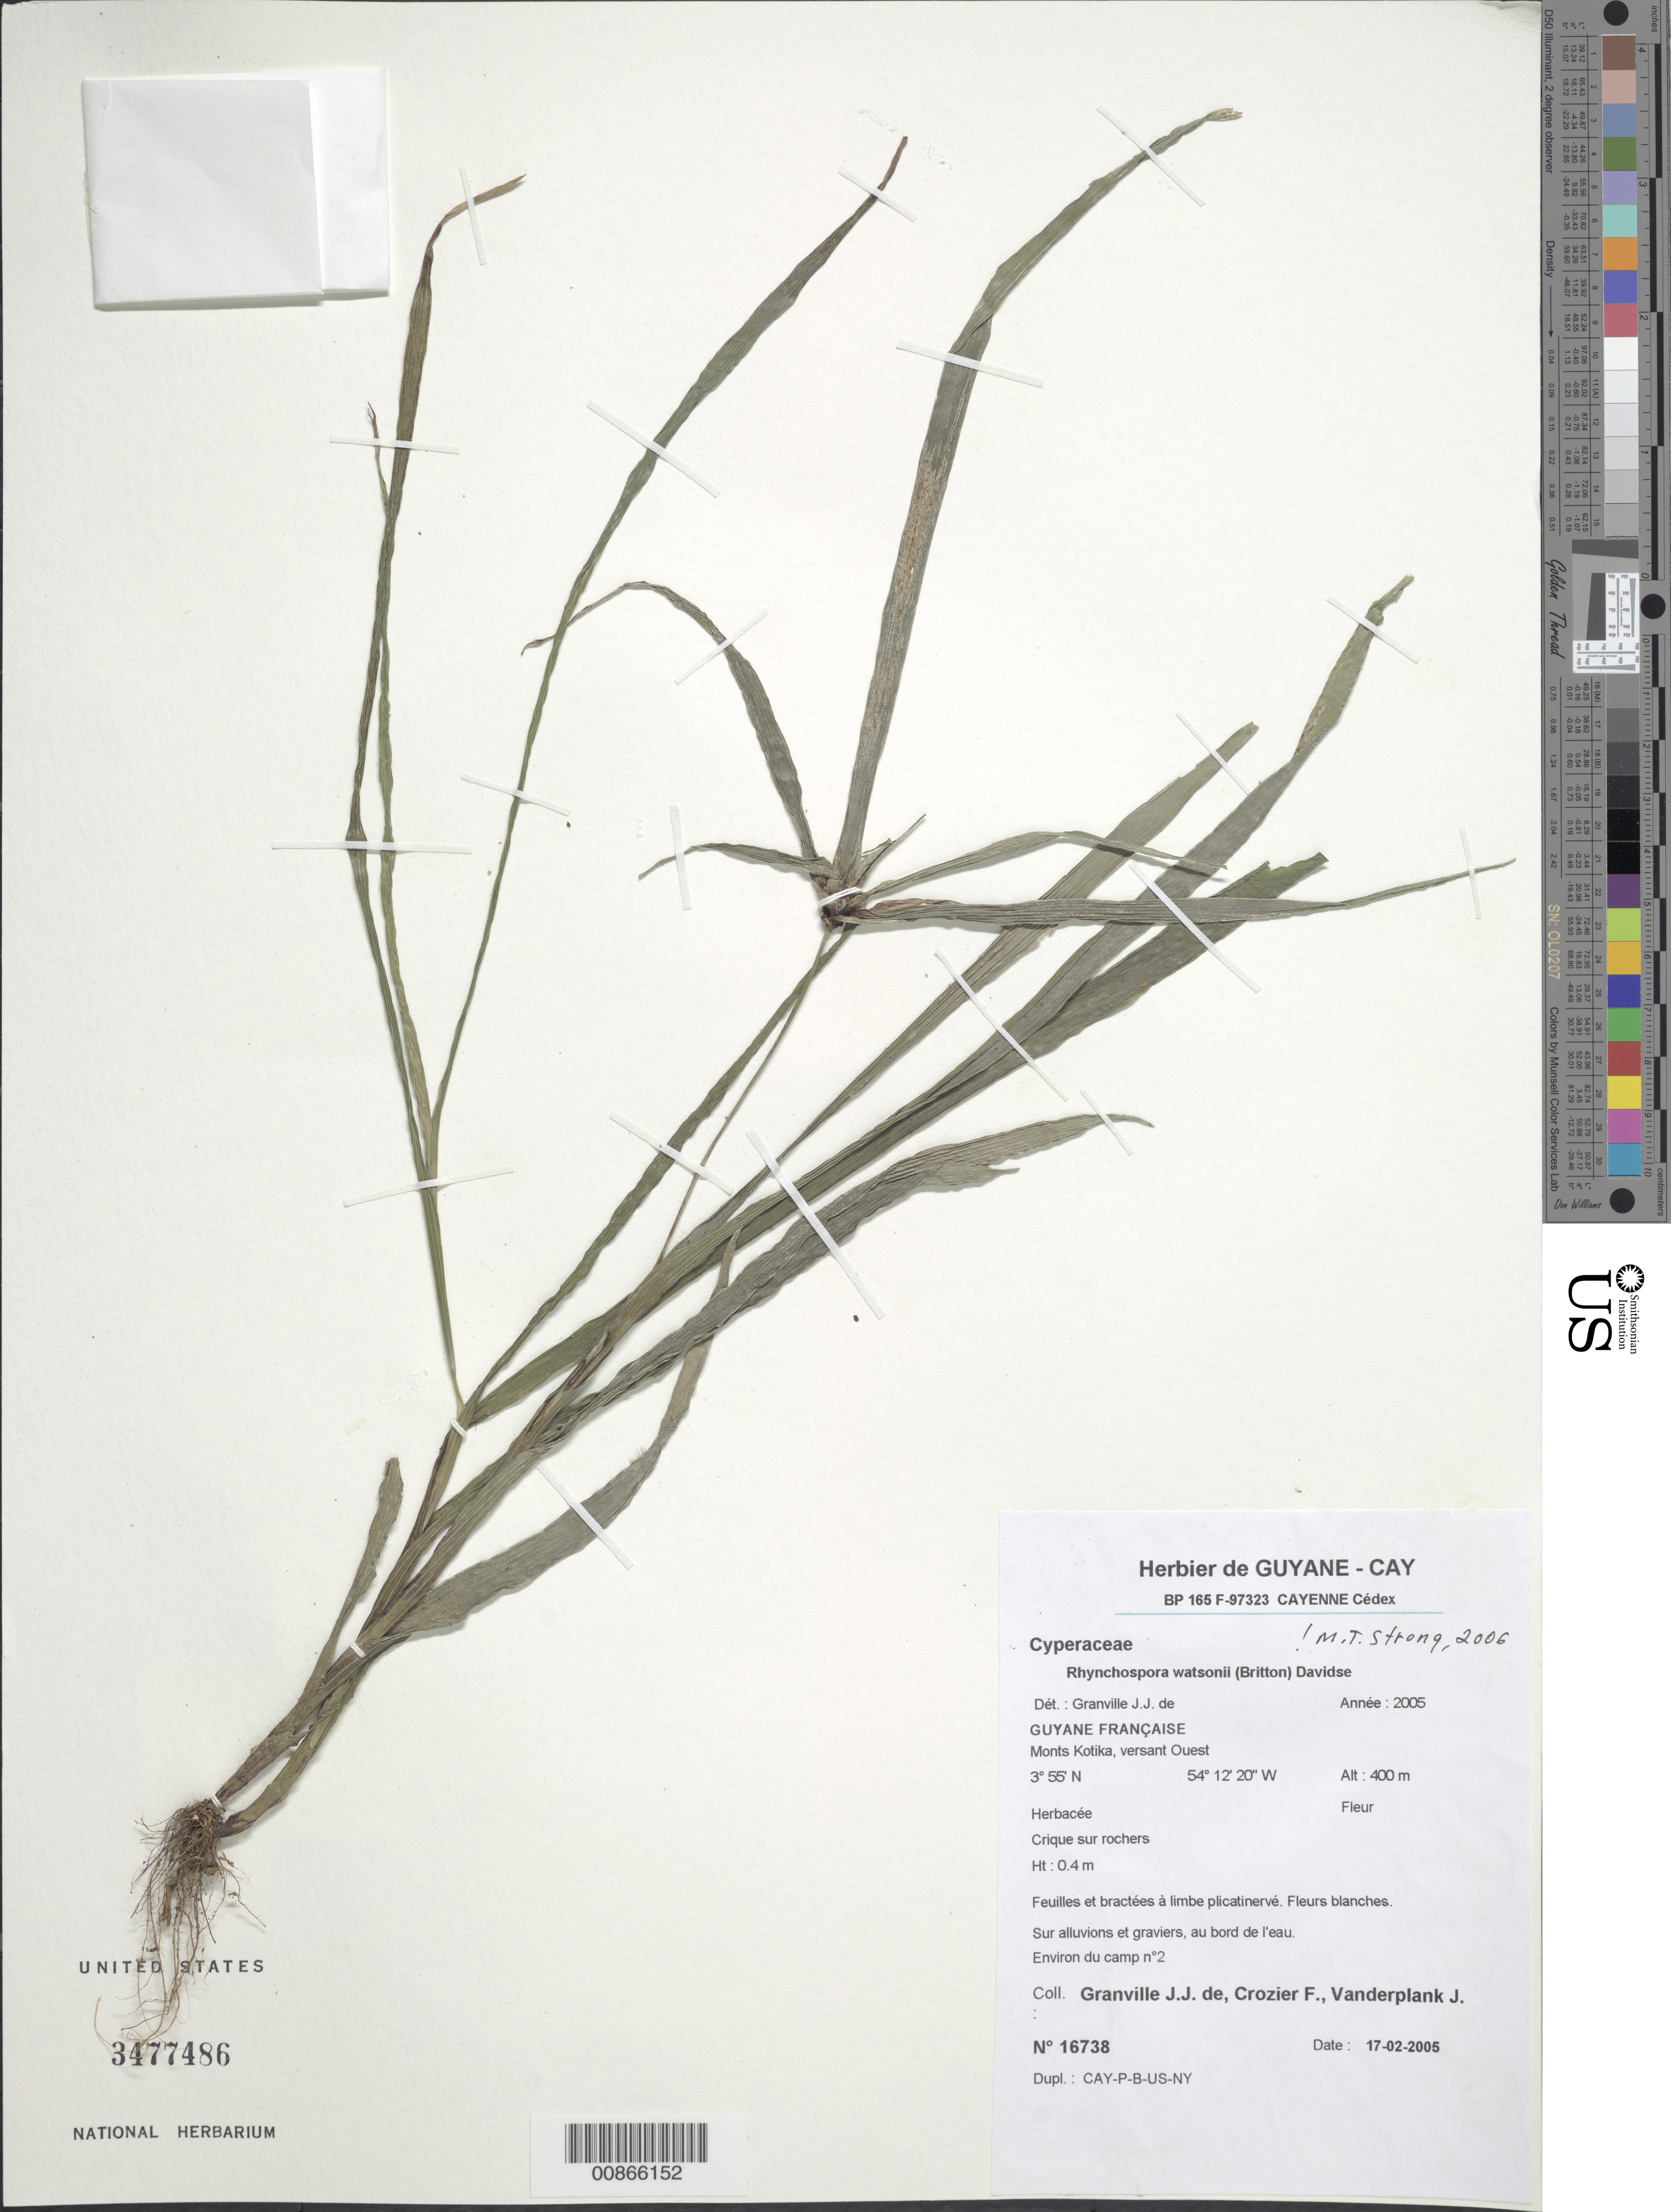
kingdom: Plantae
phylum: Tracheophyta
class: Liliopsida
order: Poales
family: Cyperaceae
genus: Rhynchospora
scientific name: Rhynchospora watsonii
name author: (Britton) Davidse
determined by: Strong, M. T., (US), Smithsonian Institution - National Museum of Natural History (UNITED STATES)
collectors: J.-J. de Granville, F. Crozier & J. Vanderplank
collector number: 16738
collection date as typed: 17-Feb-05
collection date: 2005-02-17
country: French Guiana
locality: Monts Kotika, versant Ouest, environ du camp 2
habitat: Crique sur rochers; sur alluvions et graviers, au bord de l'eau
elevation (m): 400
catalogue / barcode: US 3477486